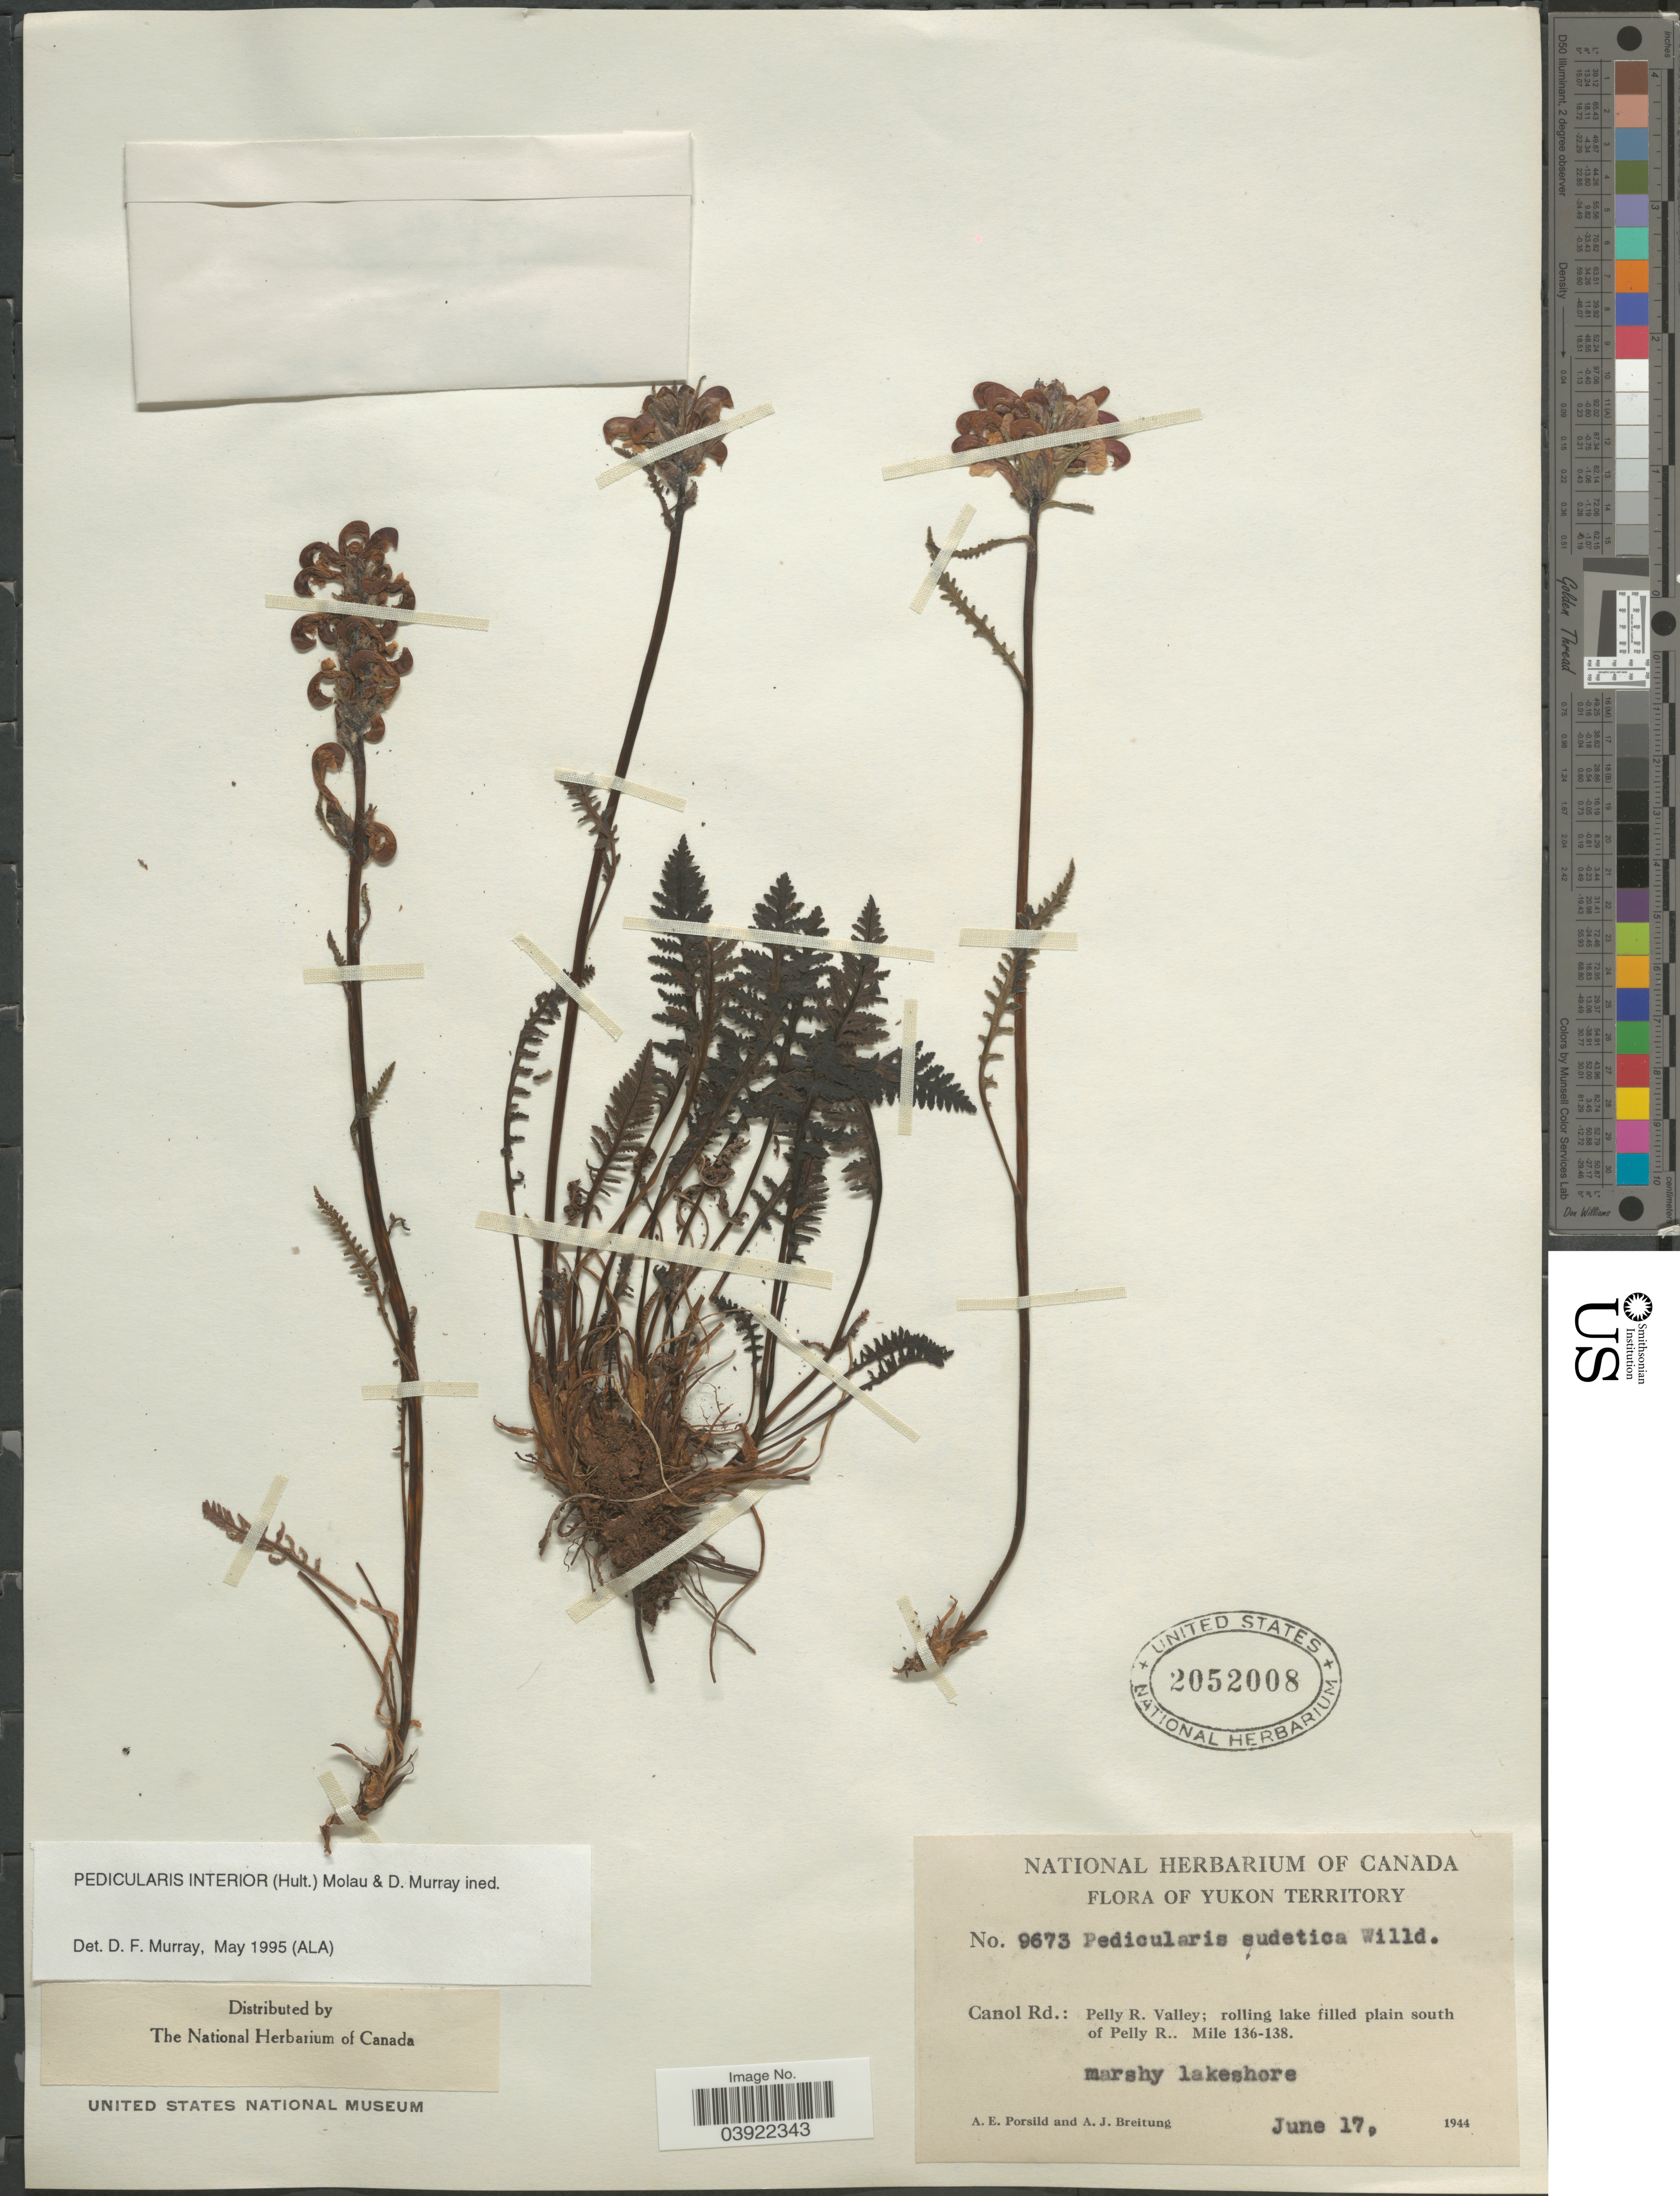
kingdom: Plantae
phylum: Tracheophyta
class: Magnoliopsida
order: Lamiales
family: Orobanchaceae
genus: Pedicularis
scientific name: Pedicularis interior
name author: (Hultén) Molau & D.F. Murray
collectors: A. E. Porsild & A. Breitung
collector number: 9673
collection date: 1944-06-17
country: Canada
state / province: Yukon Territory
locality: Canol Rd.: Pelly R. Valley; rolling lake filled plain south of Pelly R.. Mile 136-138.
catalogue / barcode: US 2052008